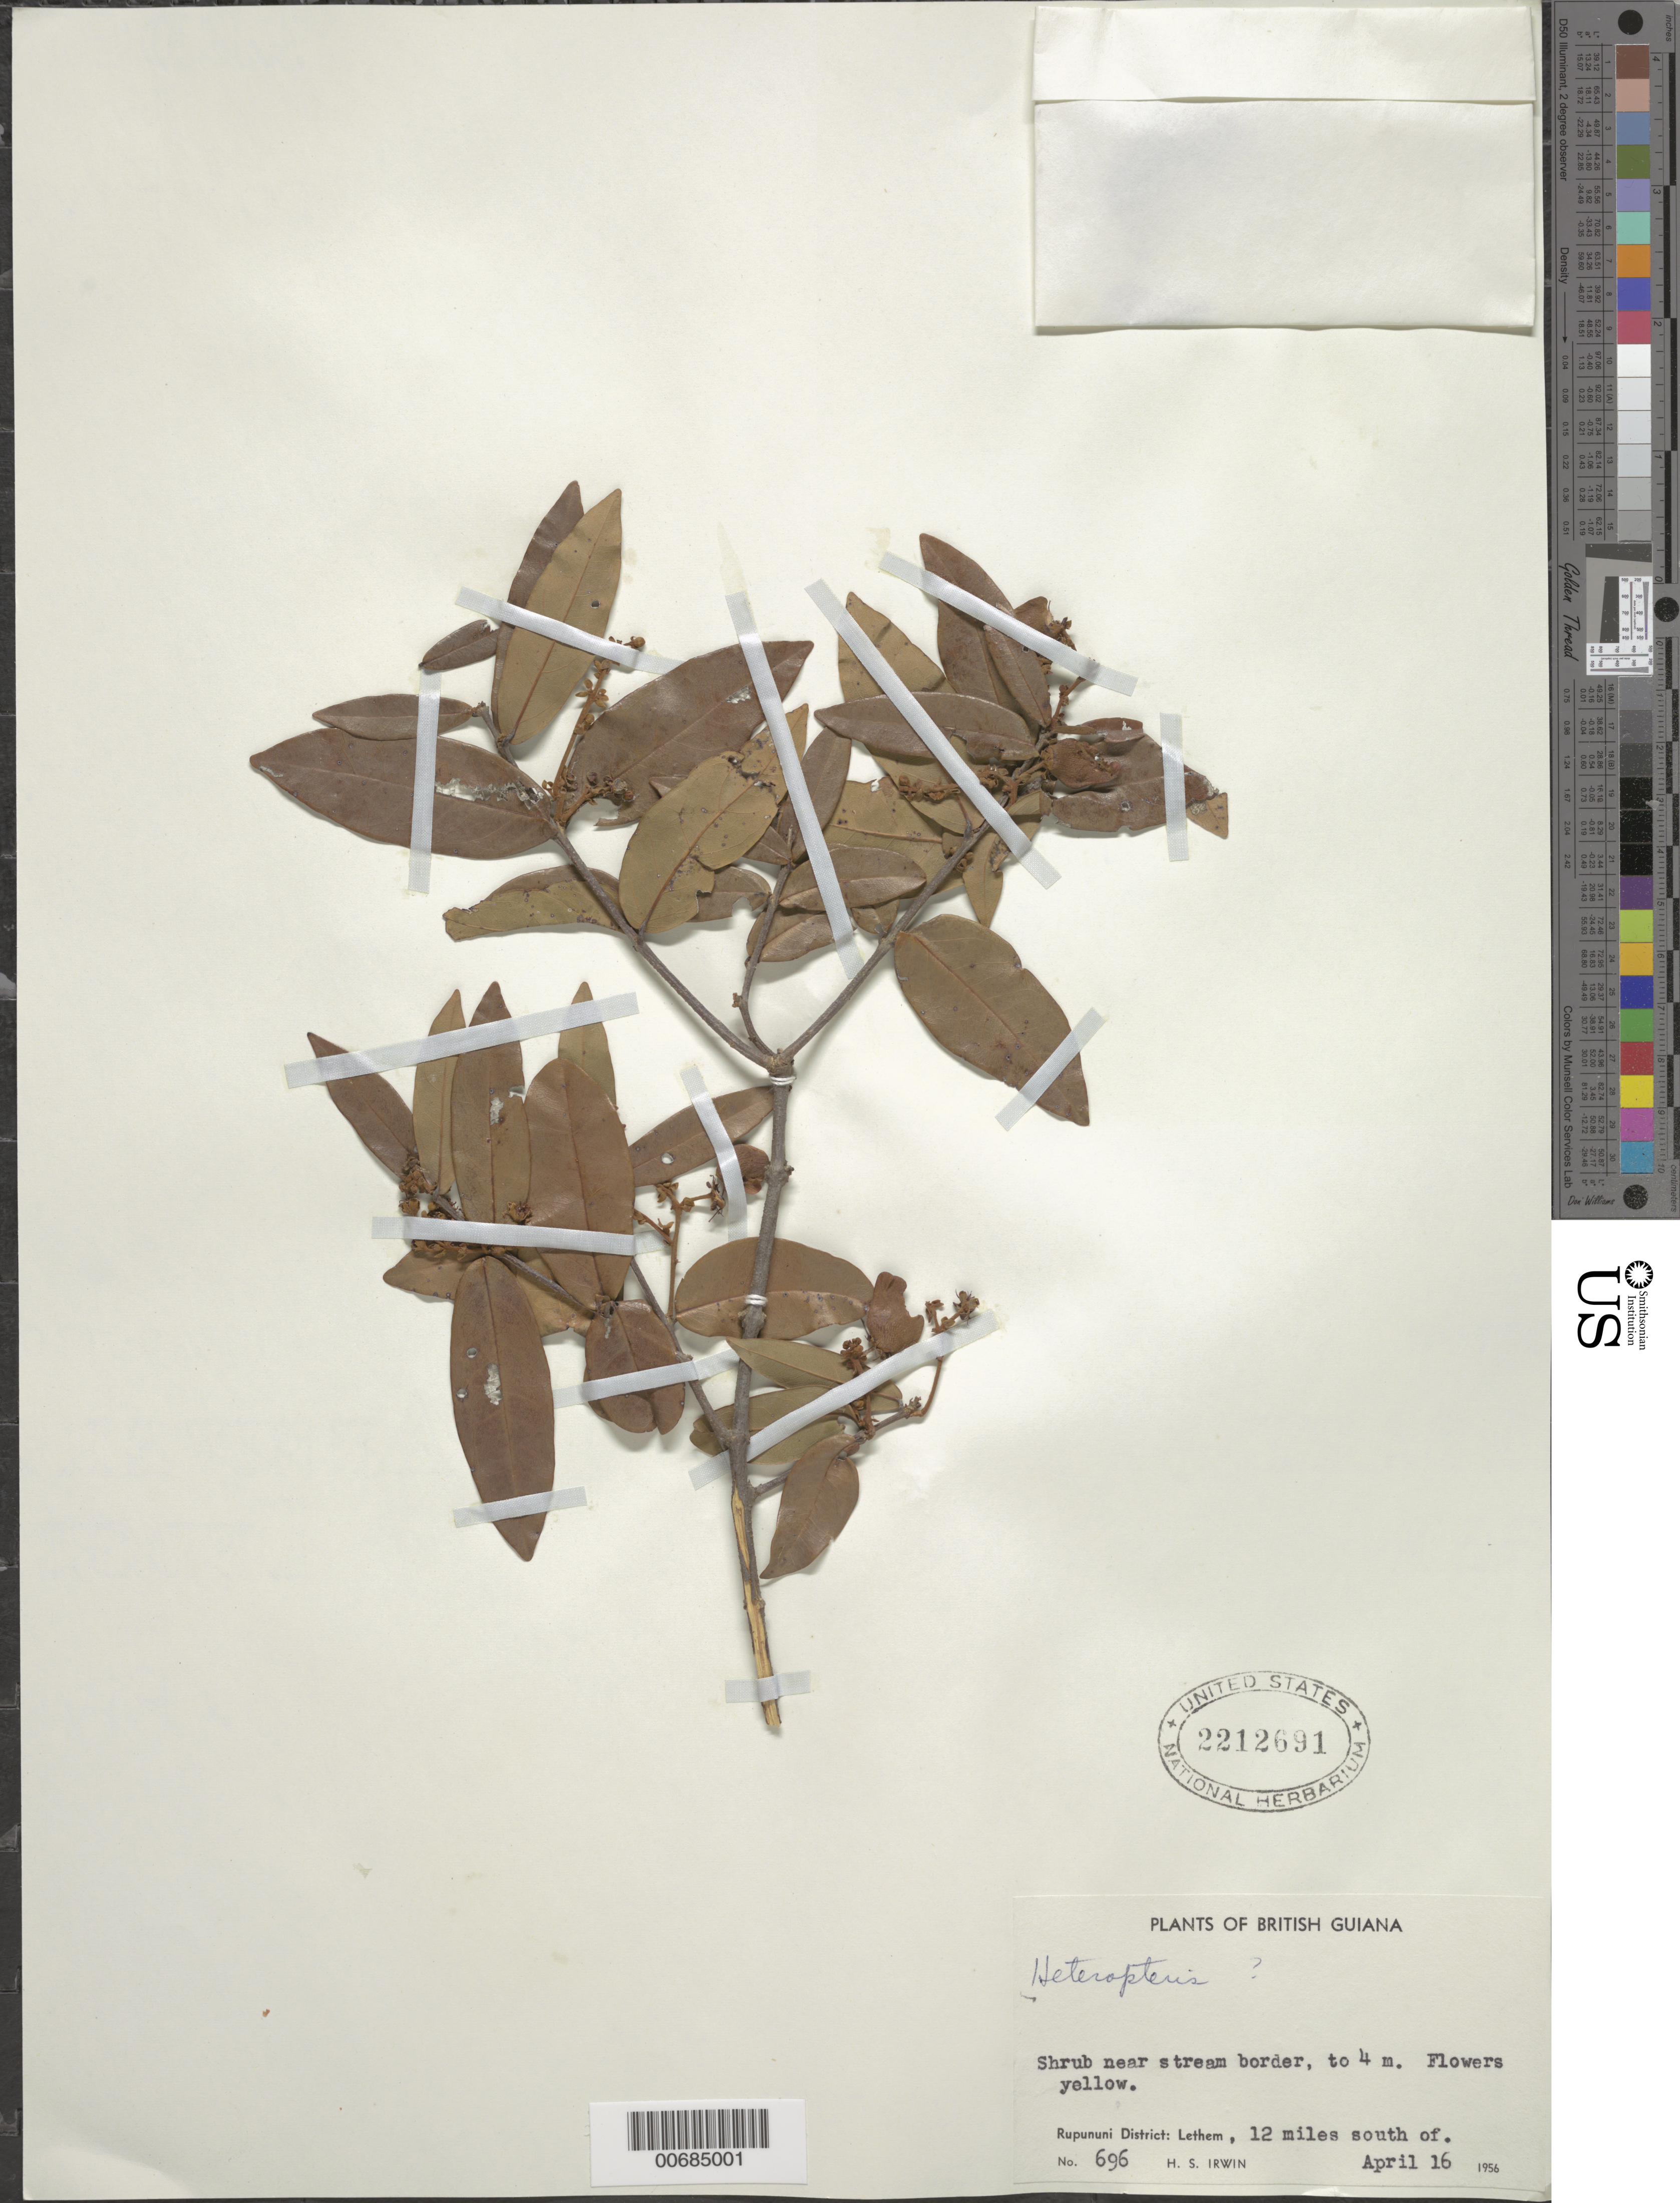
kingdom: Plantae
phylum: Tracheophyta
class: Magnoliopsida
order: Malpighiales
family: Malpighiaceae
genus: Heteropterys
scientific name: Heteropterys sp.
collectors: H. Irwin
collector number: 696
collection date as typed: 16-Apr-56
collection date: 1956-04-16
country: Guyana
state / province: U. Takutu-U. Essequibo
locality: Rupununi Dist., 12 mi. S of Lethem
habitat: Near stream border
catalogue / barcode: US 2212691